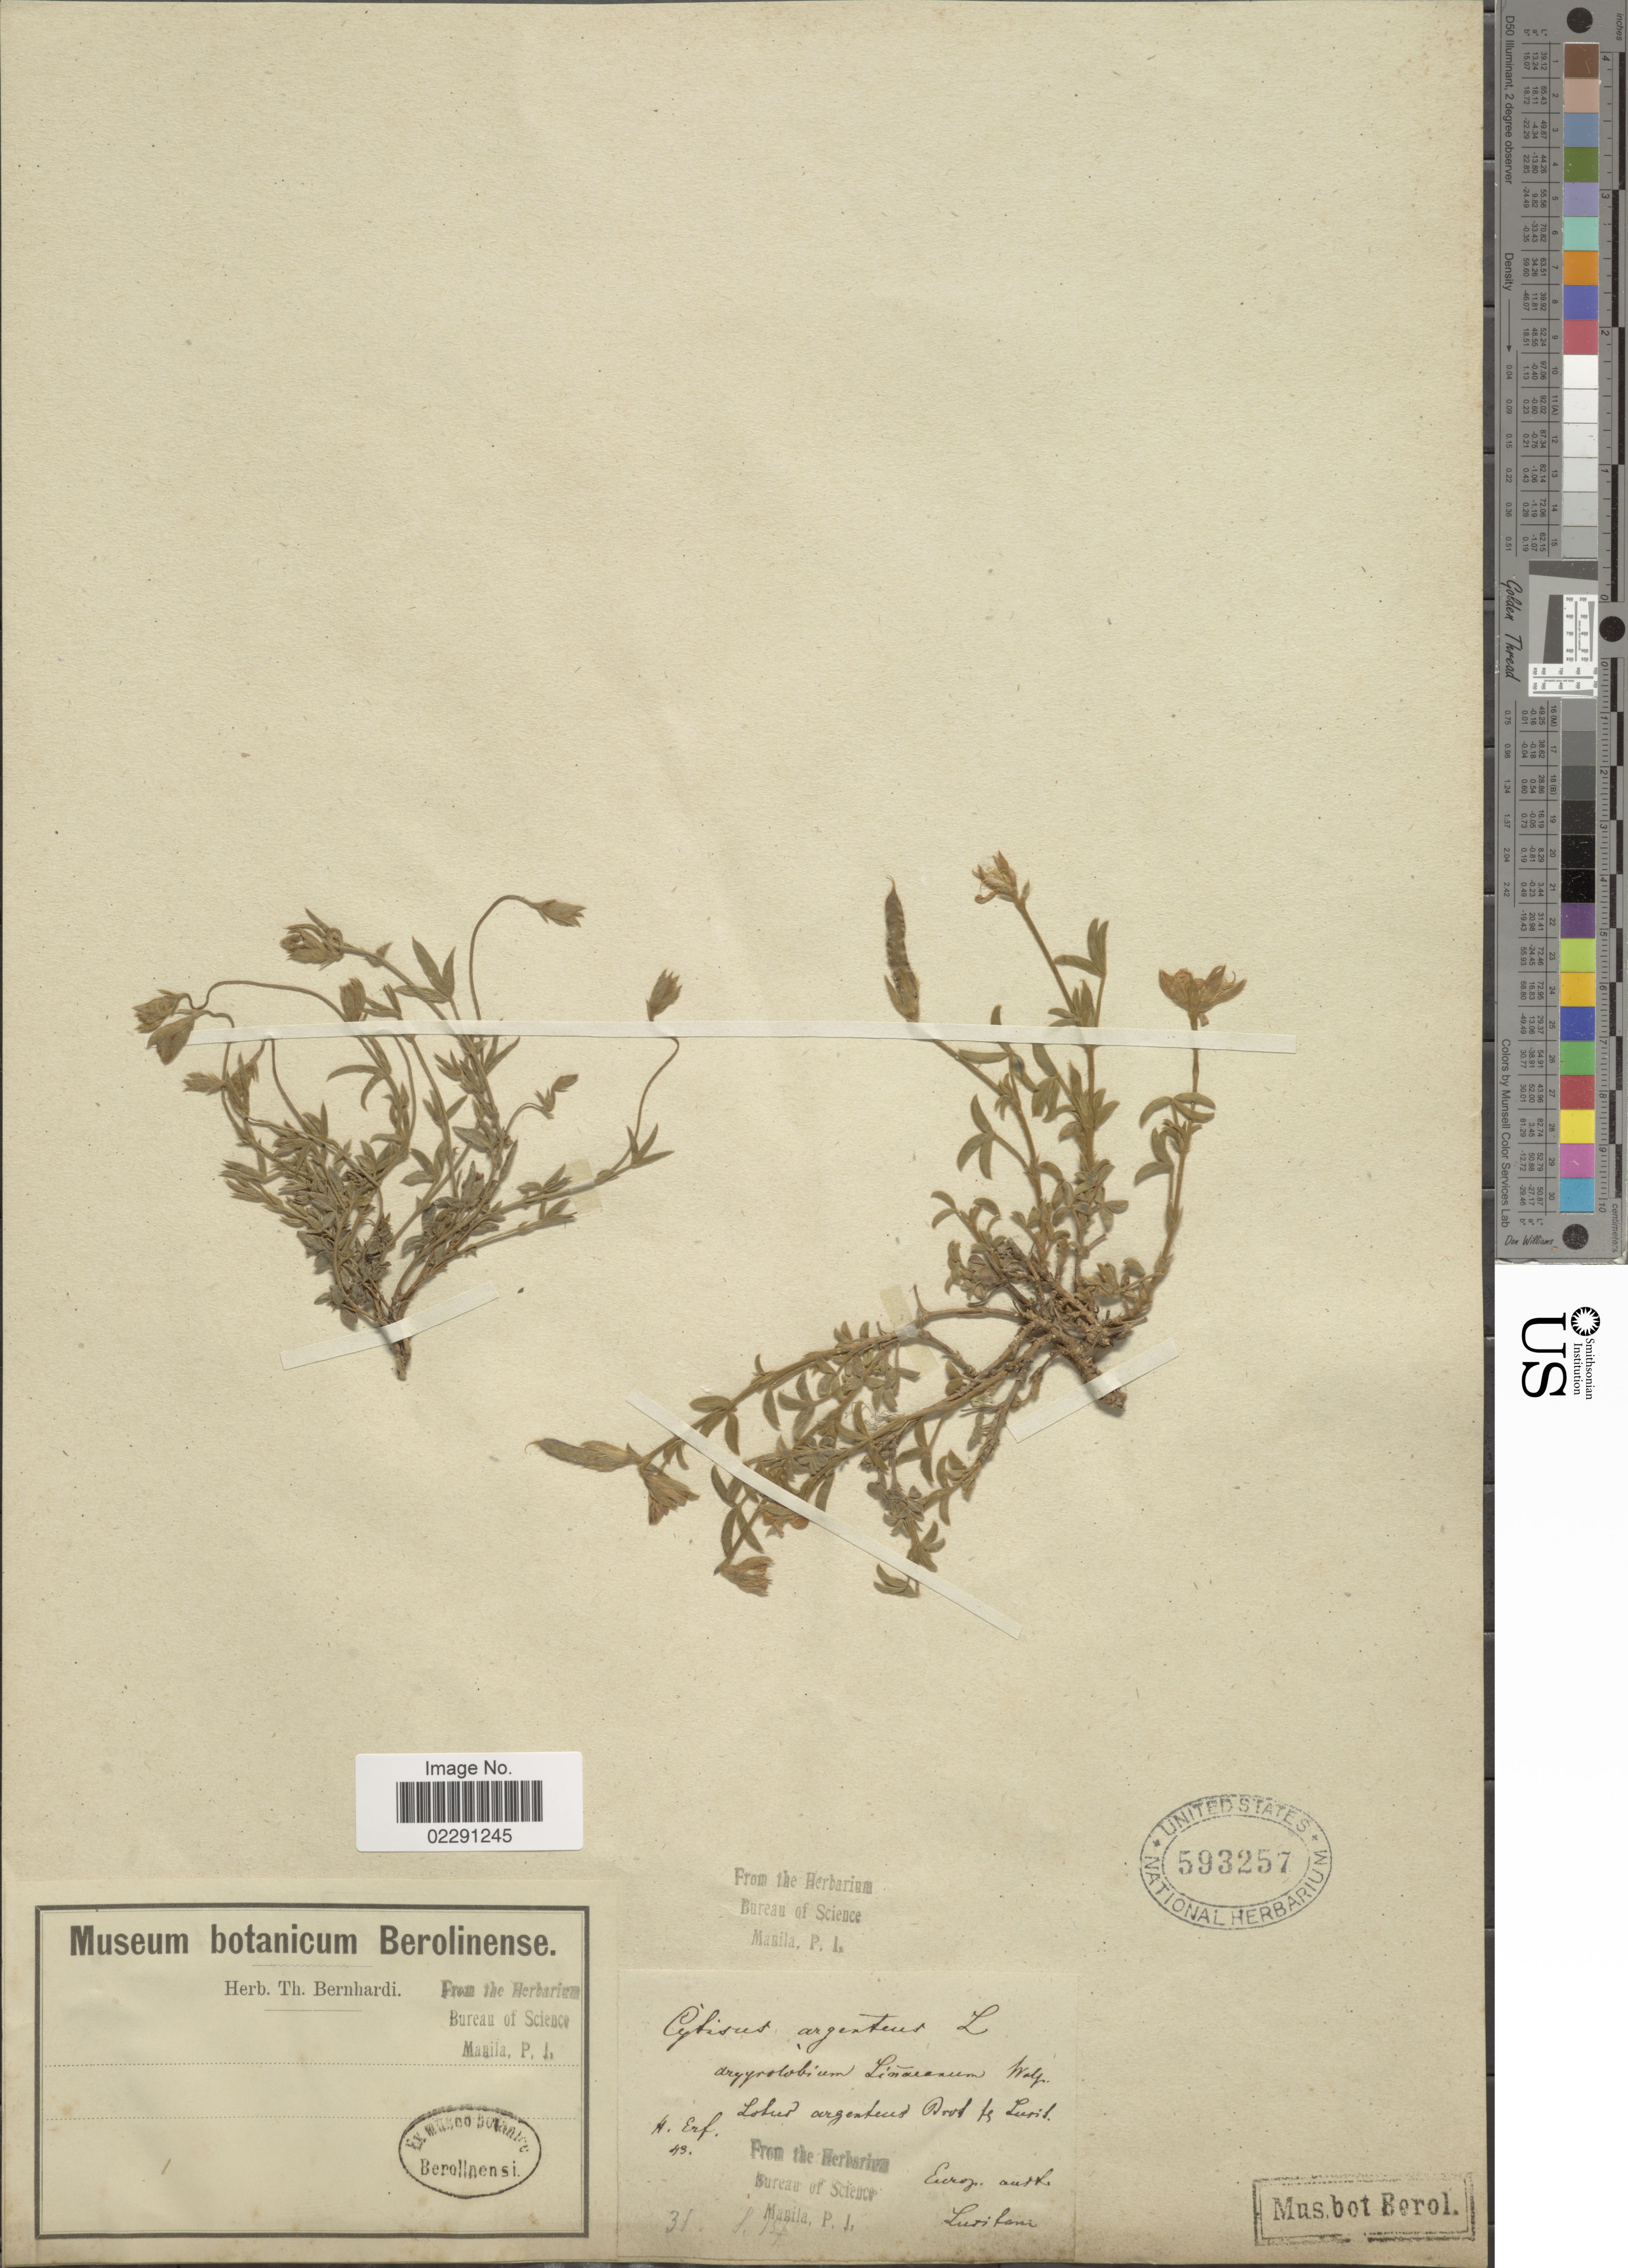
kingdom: Plantae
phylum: Tracheophyta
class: Magnoliopsida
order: Fabales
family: Fabaceae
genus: Argyrolobium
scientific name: Argyrolobium zanonii subsp. zanonii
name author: (Turra) P.W. Ball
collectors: ex herb. Bernhardi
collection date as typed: Transcribed d/m/y: 31/8/57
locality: Loher argeneced Doot te Lurit, Europ. auth. Luritani. [interpreted]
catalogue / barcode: US 593257